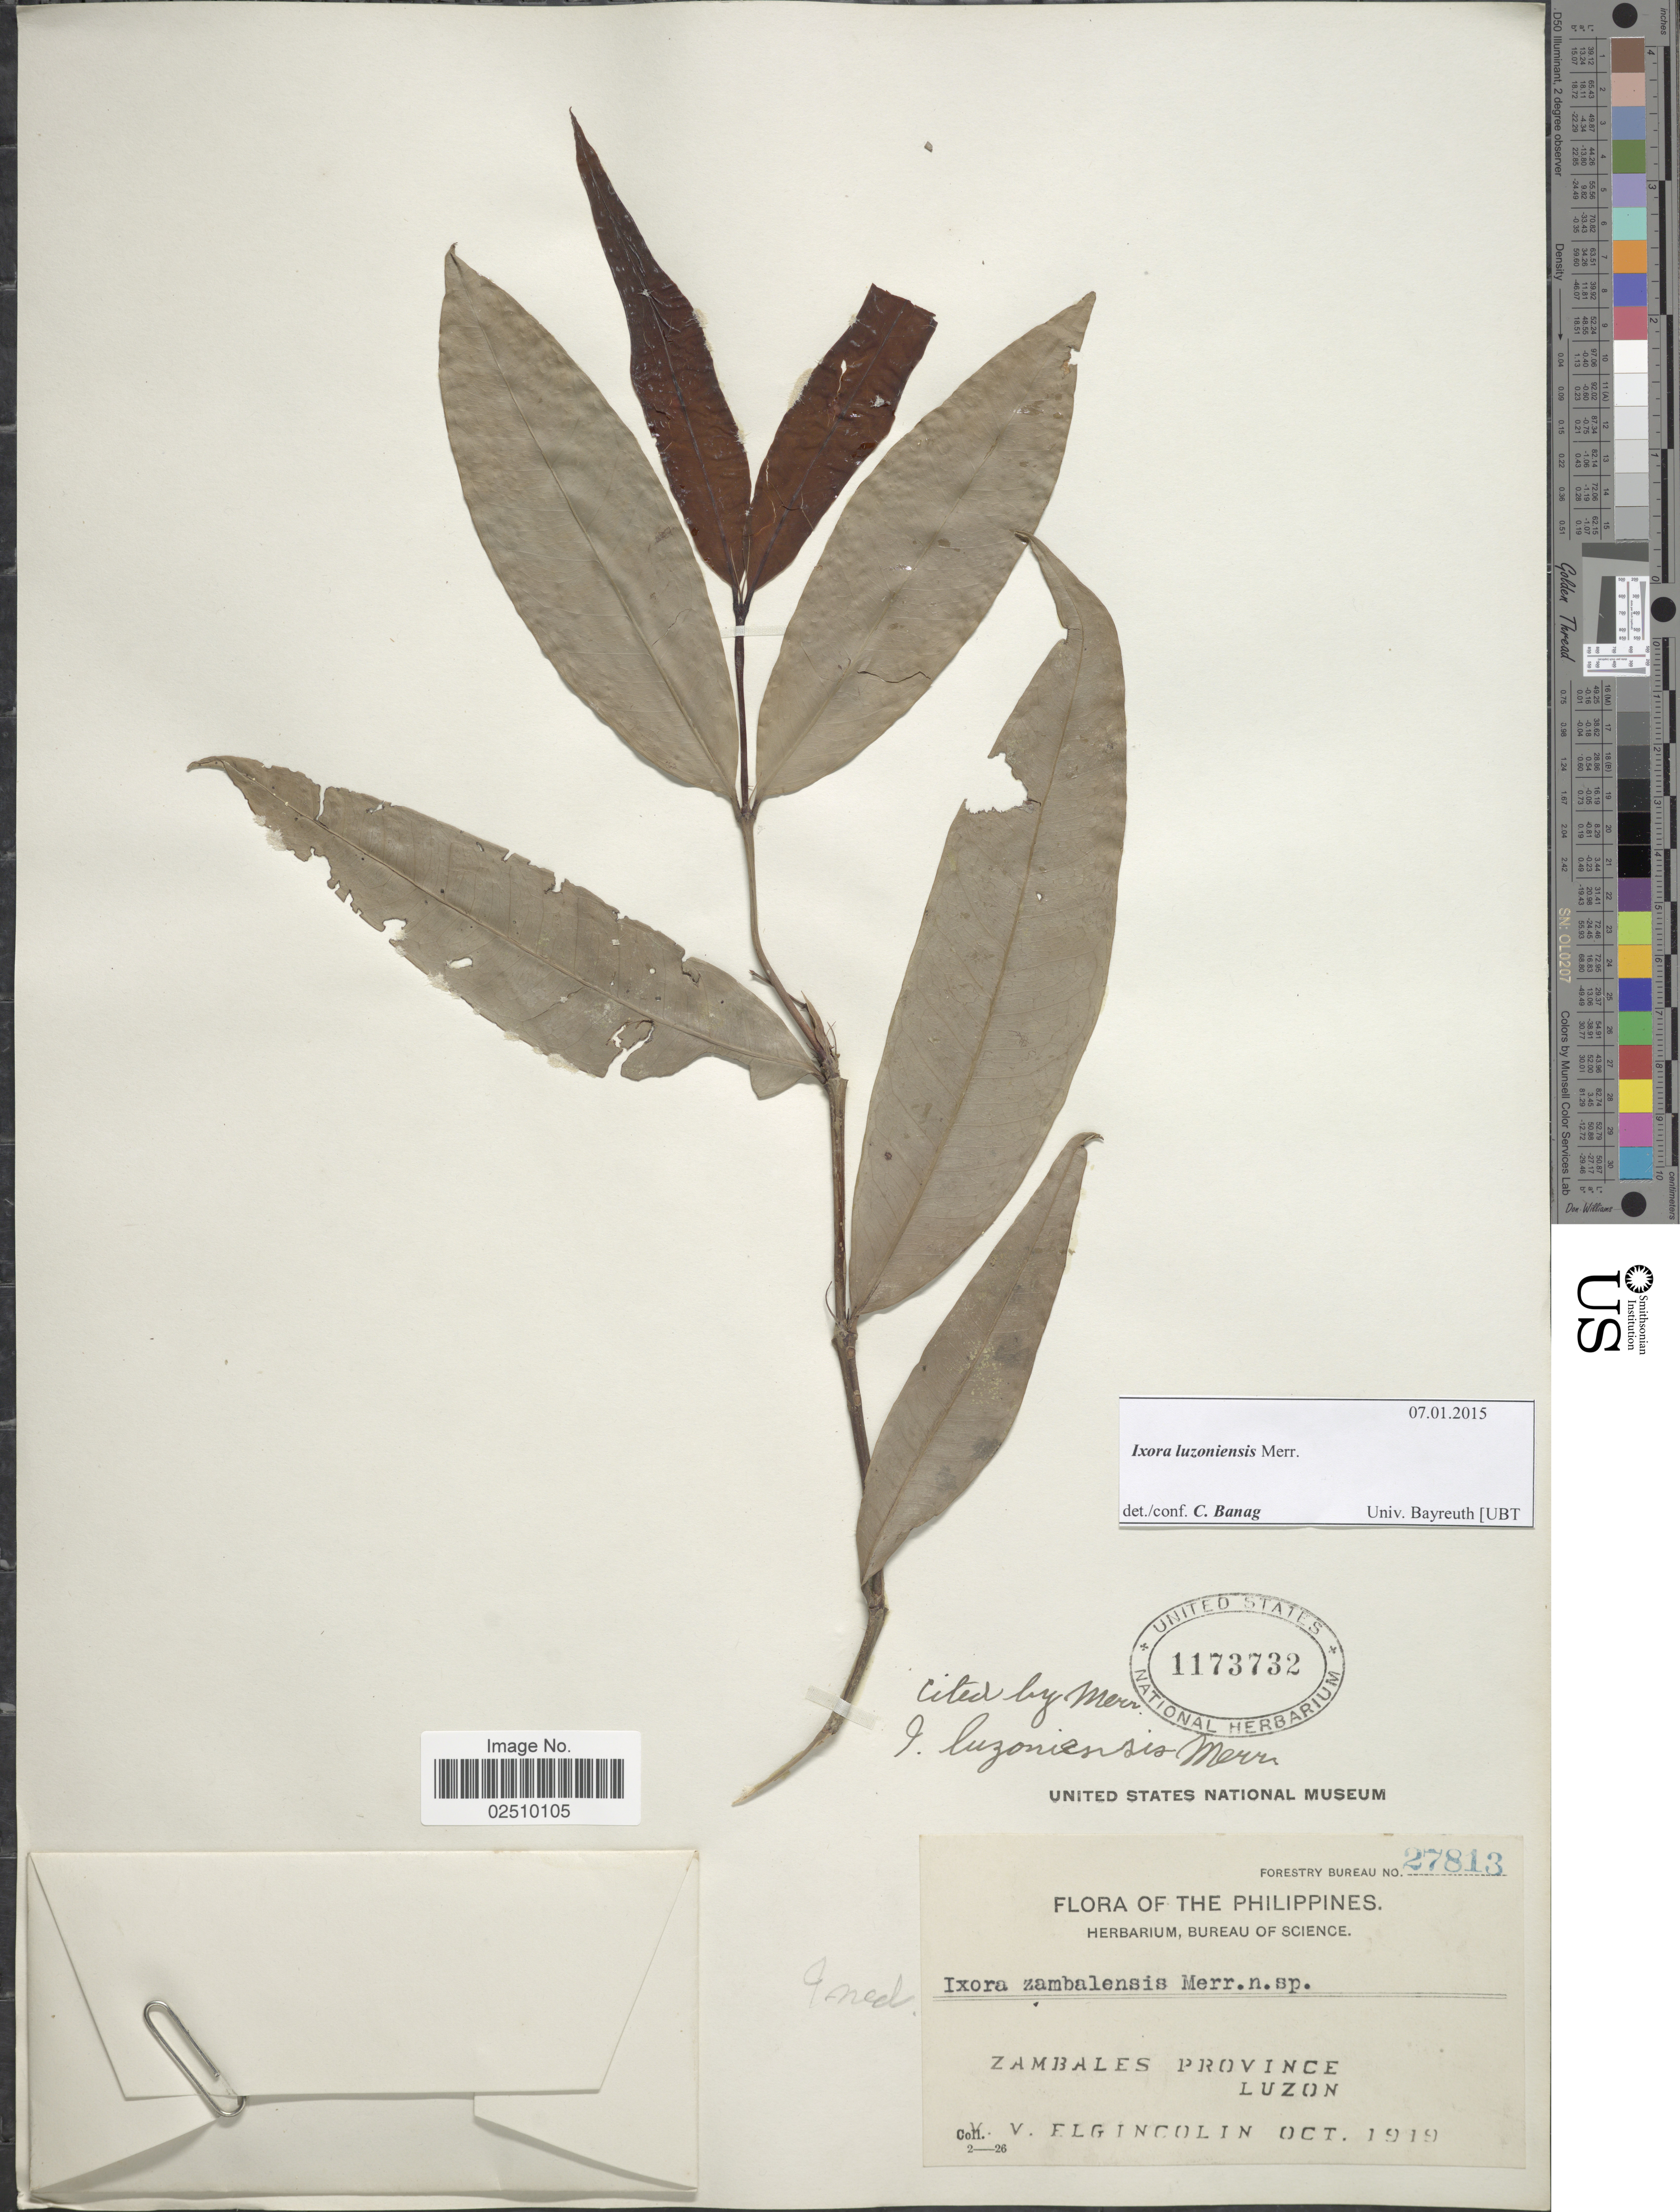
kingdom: Plantae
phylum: Tracheophyta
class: Magnoliopsida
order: Gentianales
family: Rubiaceae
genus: Ixora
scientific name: Ixora luzoniensis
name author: Merr.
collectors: V. Elgincolin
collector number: Forestry Bureau 27813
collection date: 1919-10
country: Philippines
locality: Zambales Province, Luzon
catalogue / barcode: US 1173732